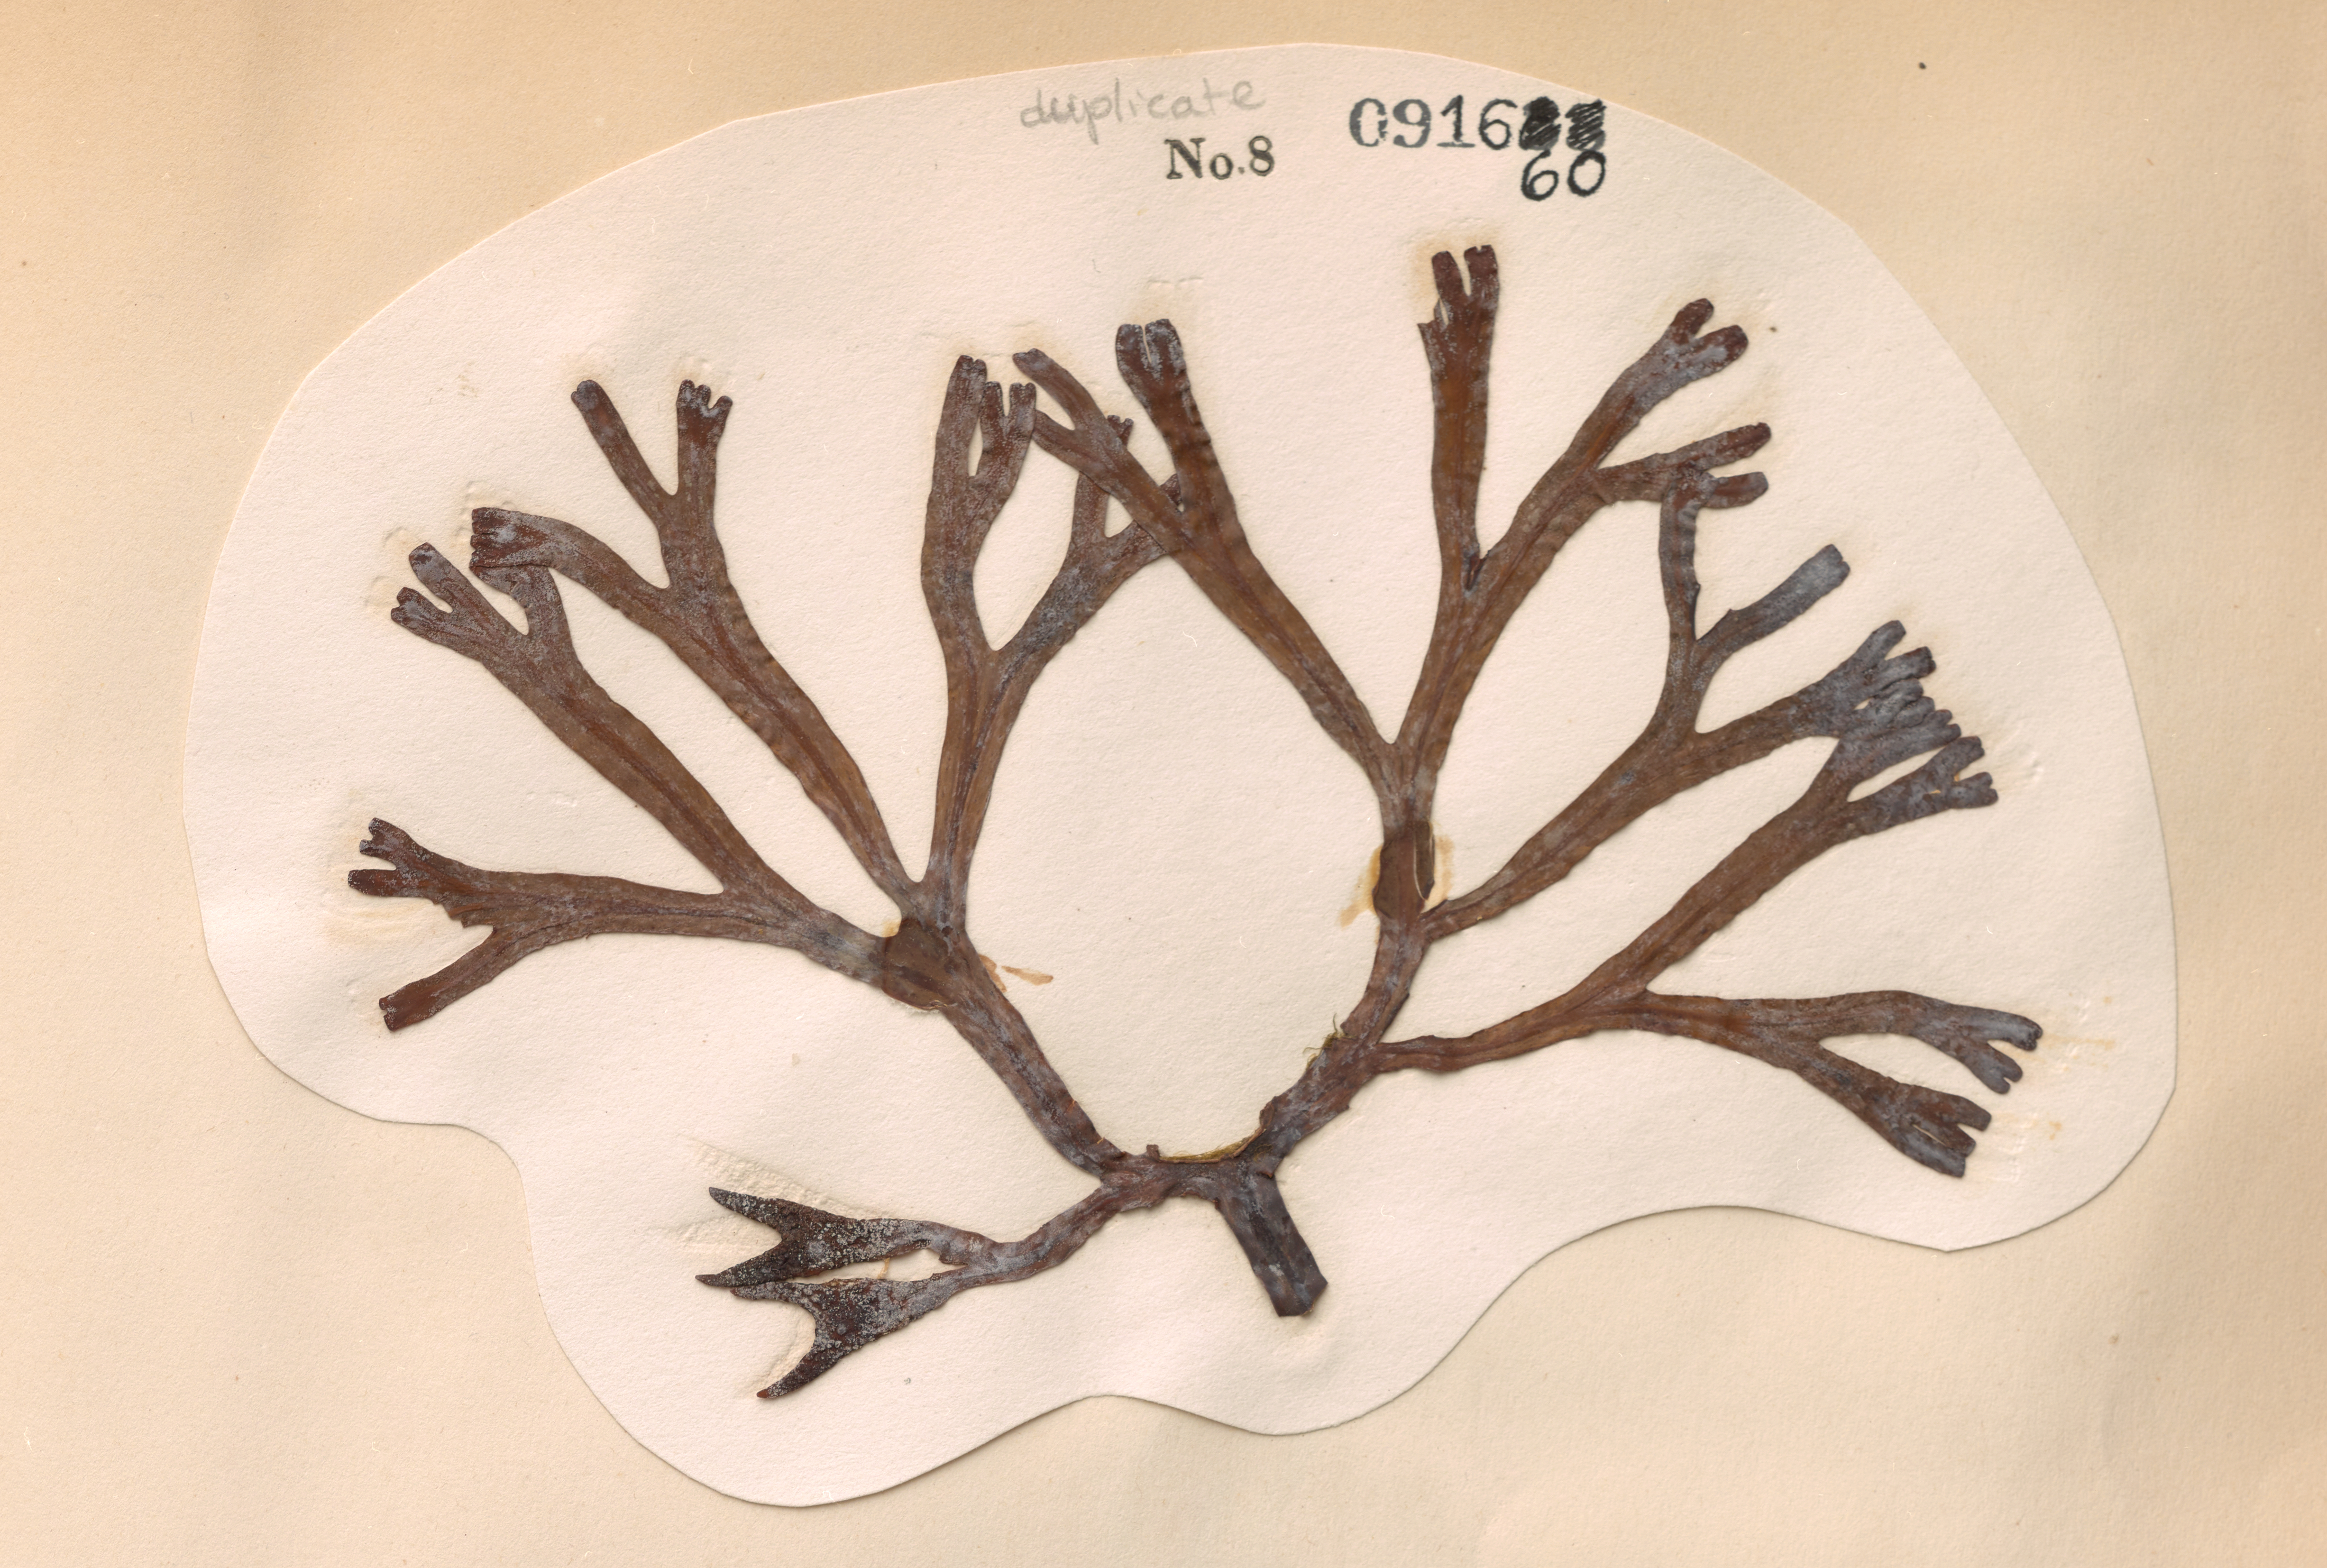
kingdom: Chromista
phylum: Ochrophyta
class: Phaeophyceae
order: Fucales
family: Fucaceae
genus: Fucus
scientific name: Fucus vesiculosus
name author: L.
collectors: C. Durant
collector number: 8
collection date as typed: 1850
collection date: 1850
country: United States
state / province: New York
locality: Hurlgate and Yellow Hook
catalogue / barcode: US 91660